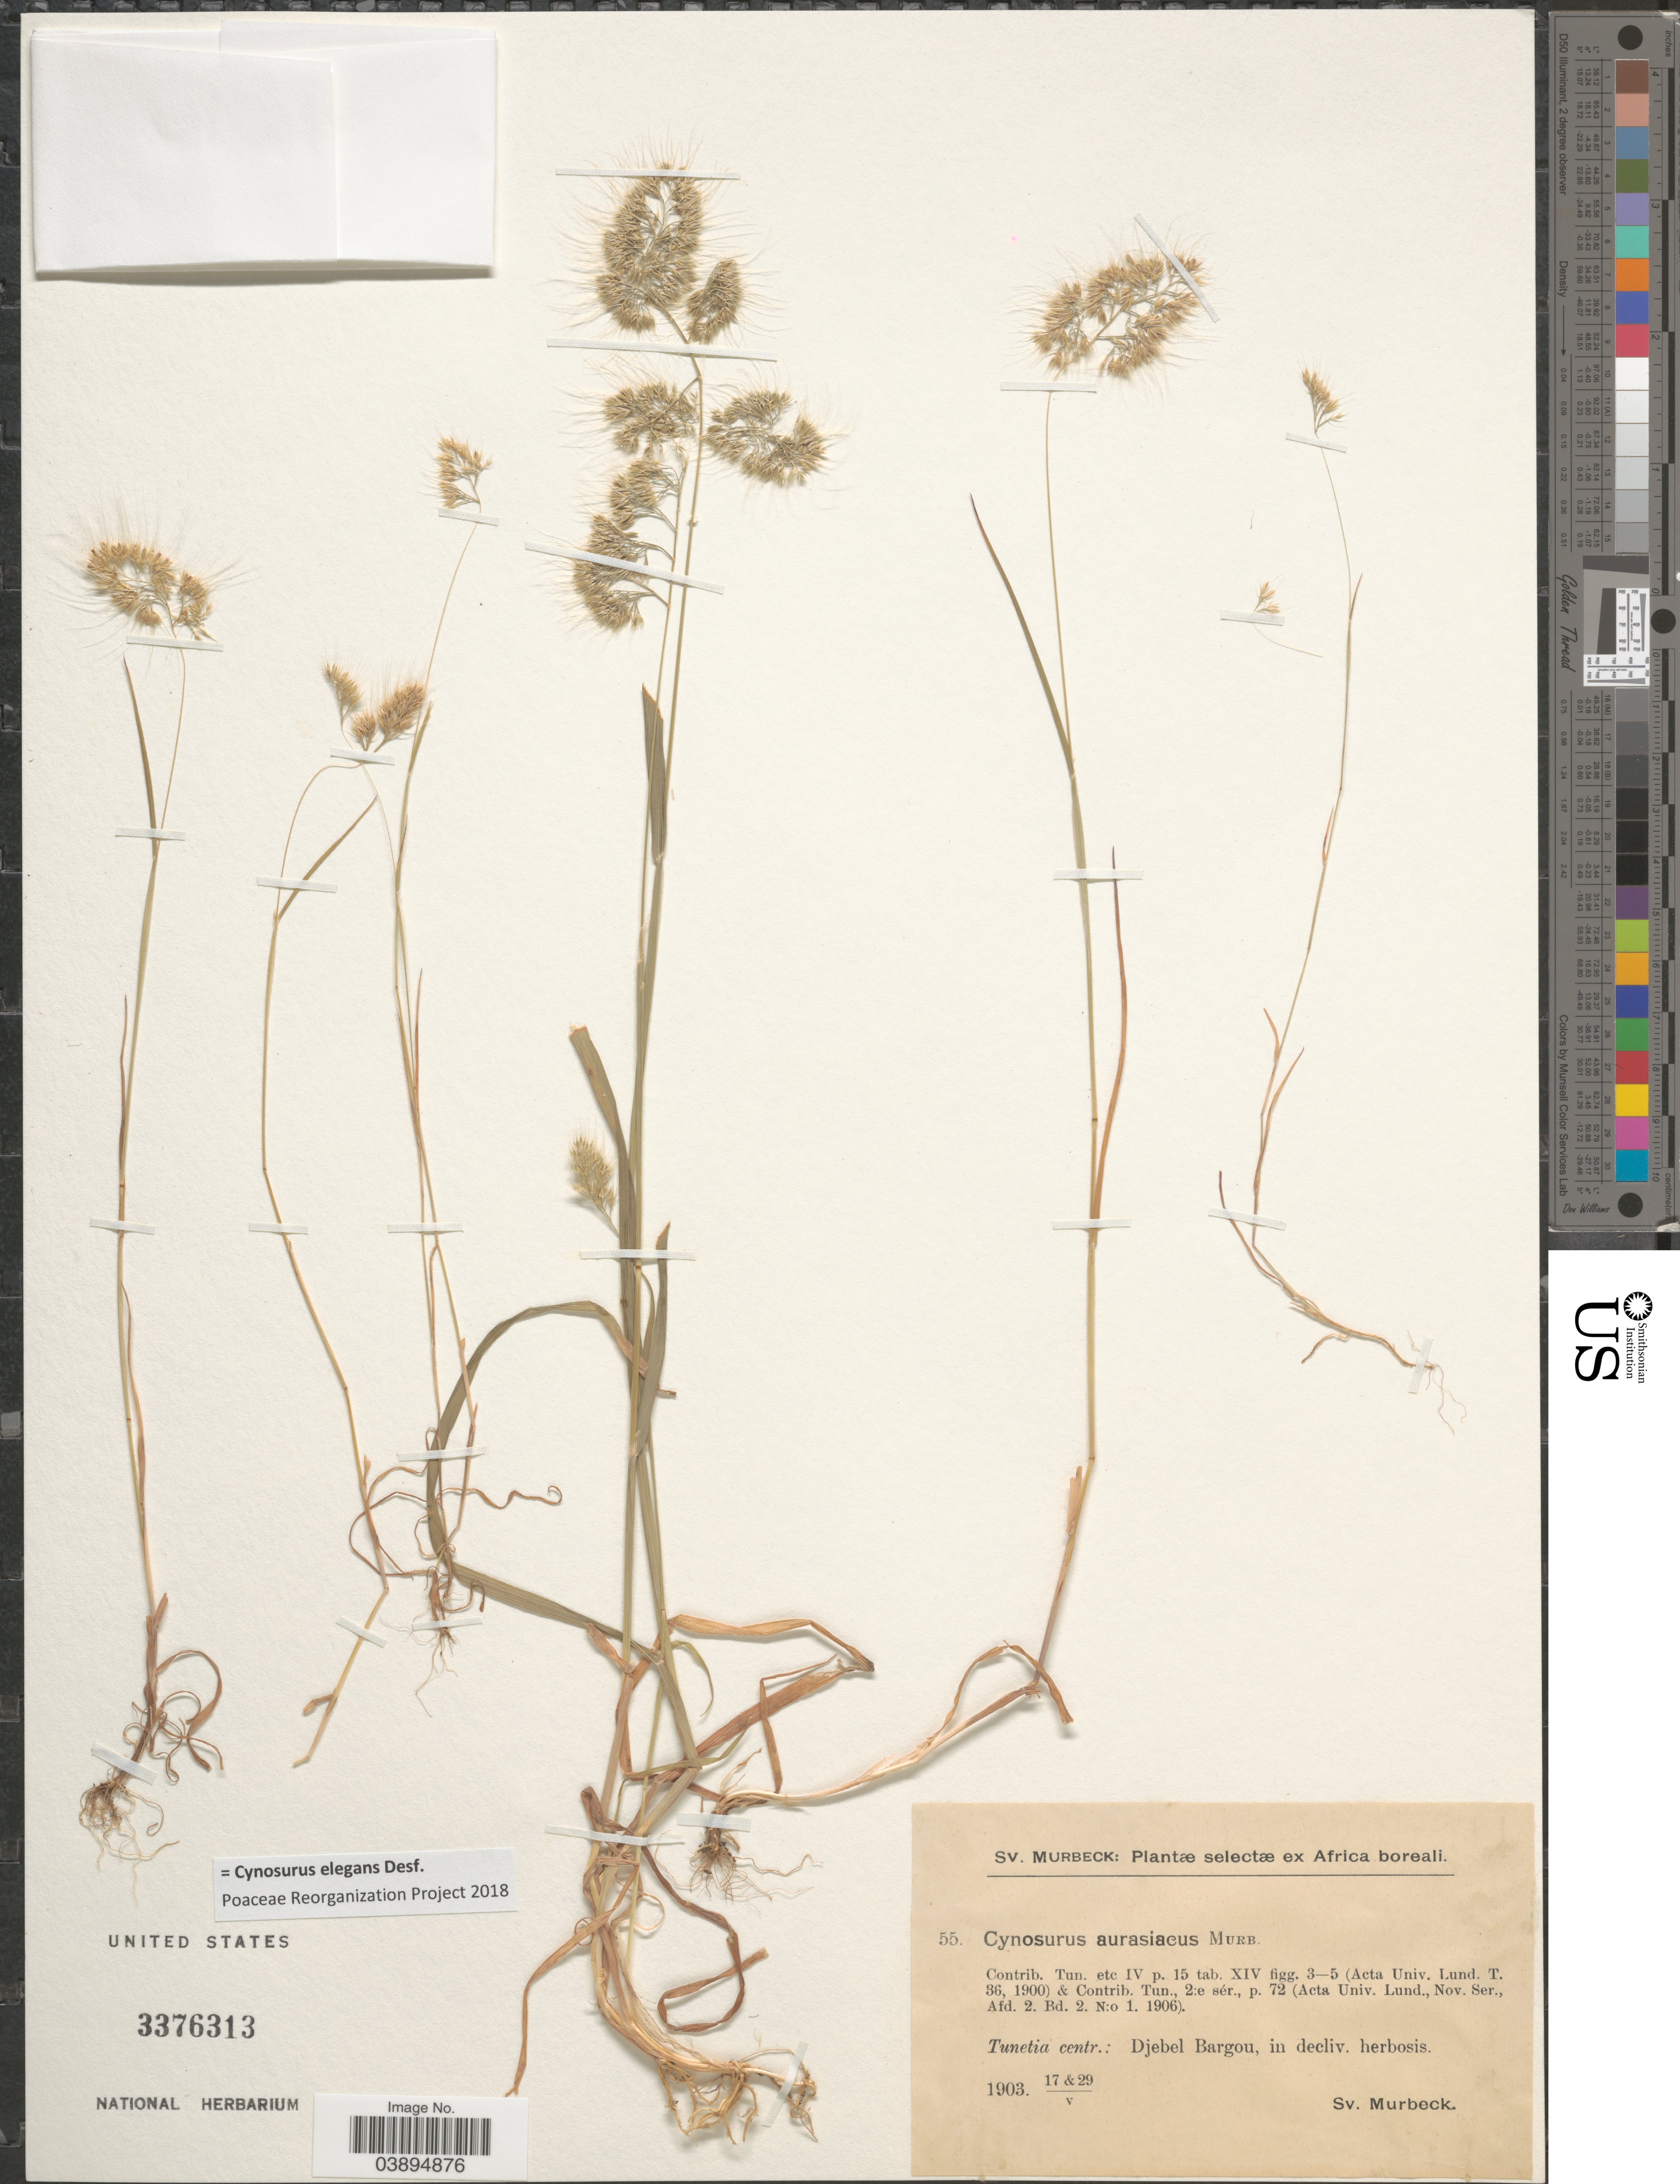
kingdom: Plantae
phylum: Tracheophyta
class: Liliopsida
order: Poales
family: Poaceae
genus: Cynosurus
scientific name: Cynosurus elegans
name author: Desf.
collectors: S. S. Murbeck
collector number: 55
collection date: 1903-05-17/1903-05-29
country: Tunisia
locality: Ex Africa boreali. Tunetia centr.: Djebel Bargou, in decliv. herbosis.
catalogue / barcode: US 3376313